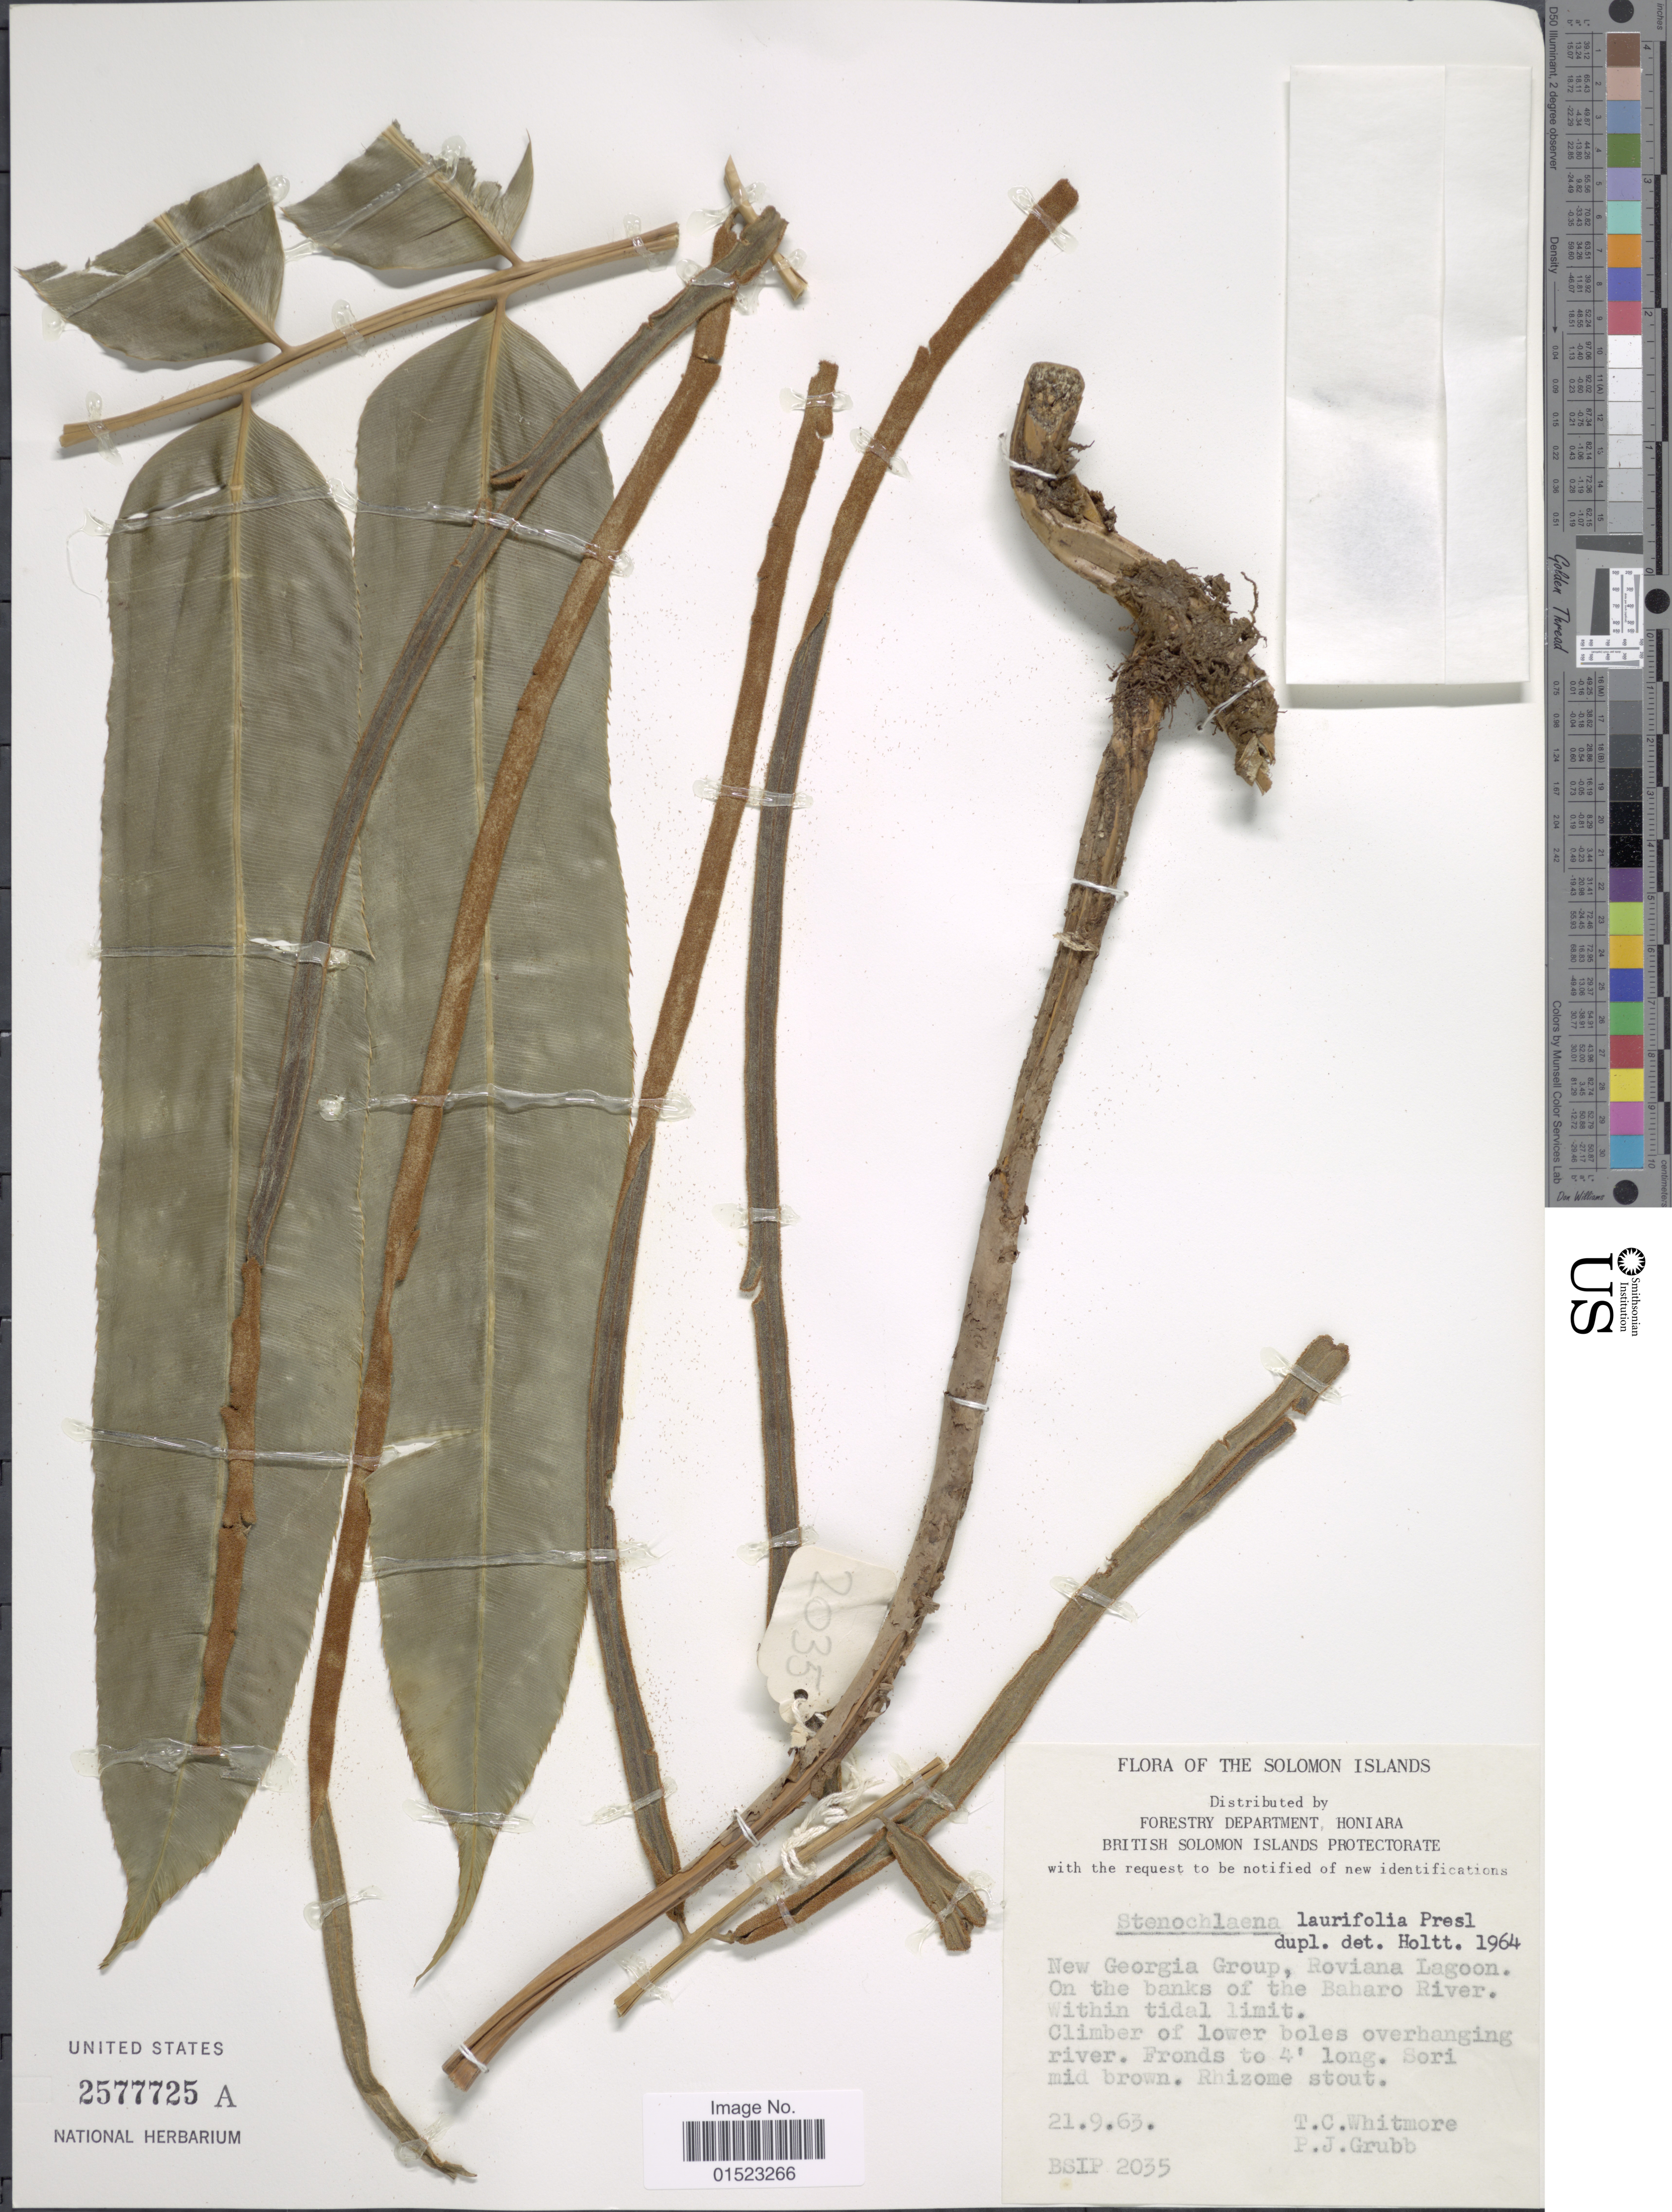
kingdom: Plantae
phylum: Tracheophyta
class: Polypodiopsida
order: Polypodiales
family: Blechnaceae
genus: Stenochlaena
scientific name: Stenochlaena laurifolia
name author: C. Presl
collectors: T. C. Whitmore & P. J. Grubb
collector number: BSIP 2035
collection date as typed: Transcribed d/m/y: 21/9/63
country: Solomon Islands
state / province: Solomon Islands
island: New Georgia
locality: New Georgia Group, Roviana Lagoon, on the banks of the Baharo River, Within tidal limit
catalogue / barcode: US 2577725A